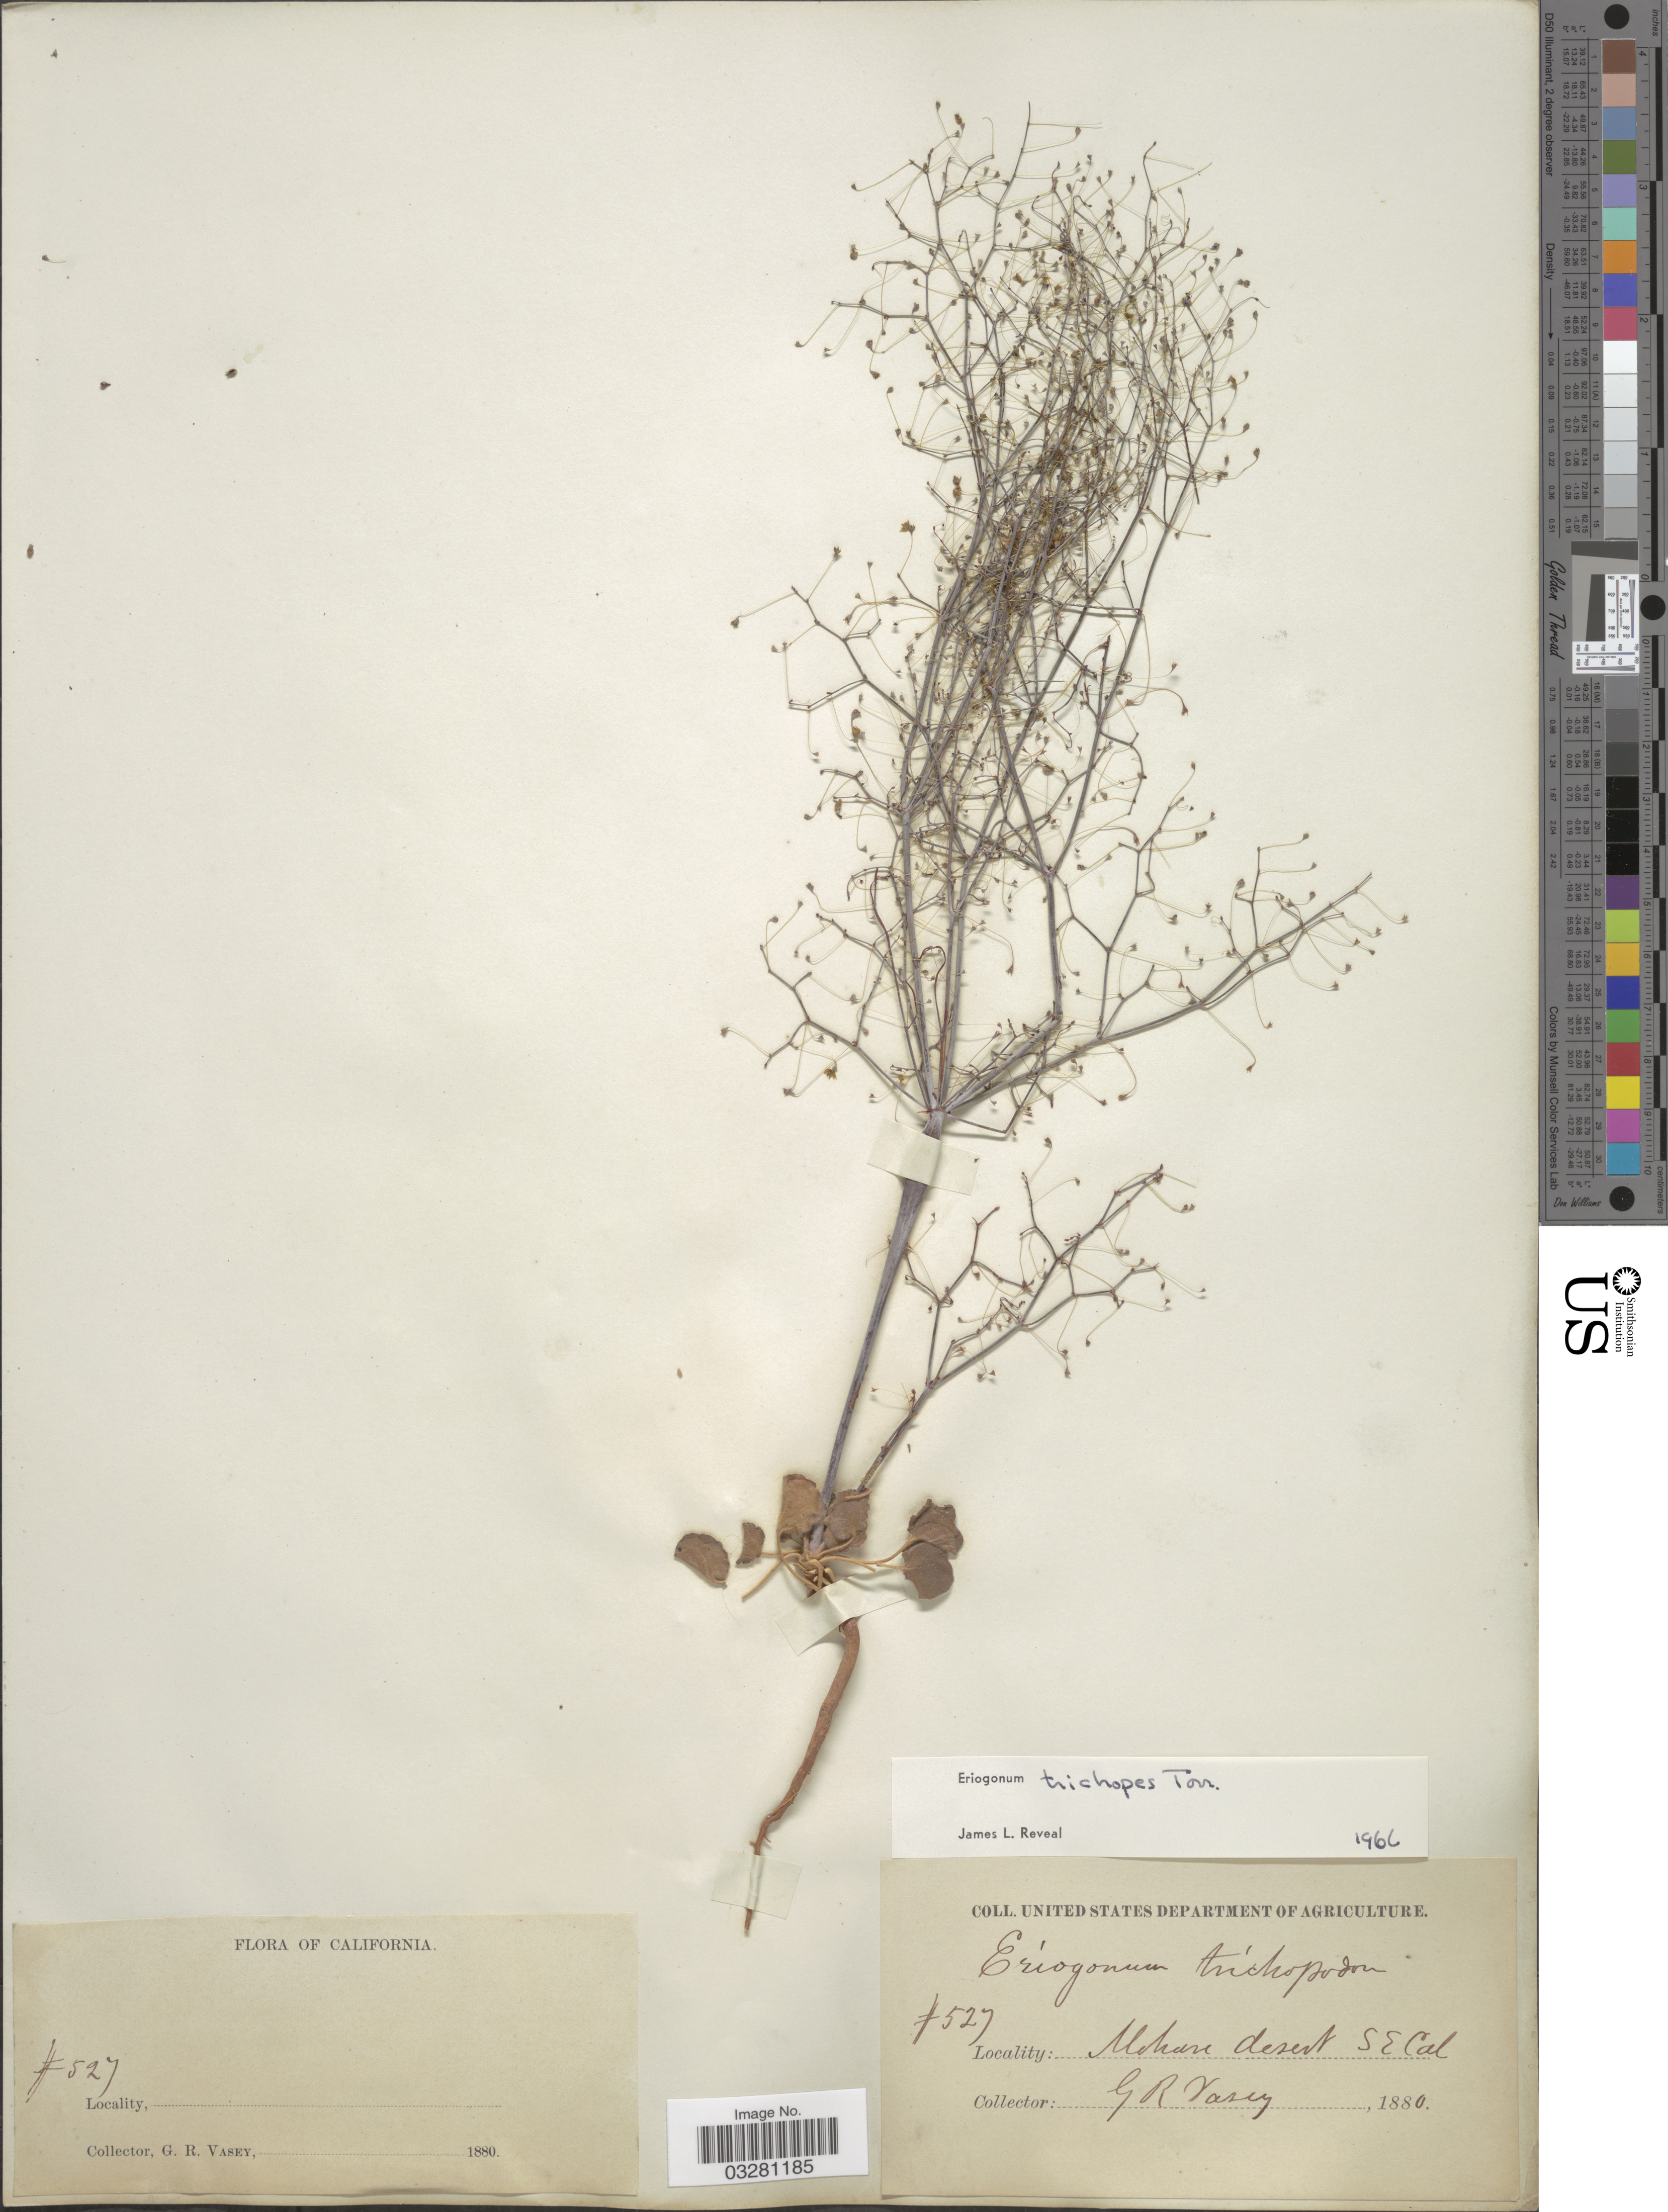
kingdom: Plantae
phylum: Tracheophyta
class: Magnoliopsida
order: Caryophyllales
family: Polygonaceae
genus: Eriogonum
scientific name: Eriogonum trichopes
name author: Torr.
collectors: G. R. Vasey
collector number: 527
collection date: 1880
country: United States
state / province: California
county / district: Kern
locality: Mohave desert SE Cal.